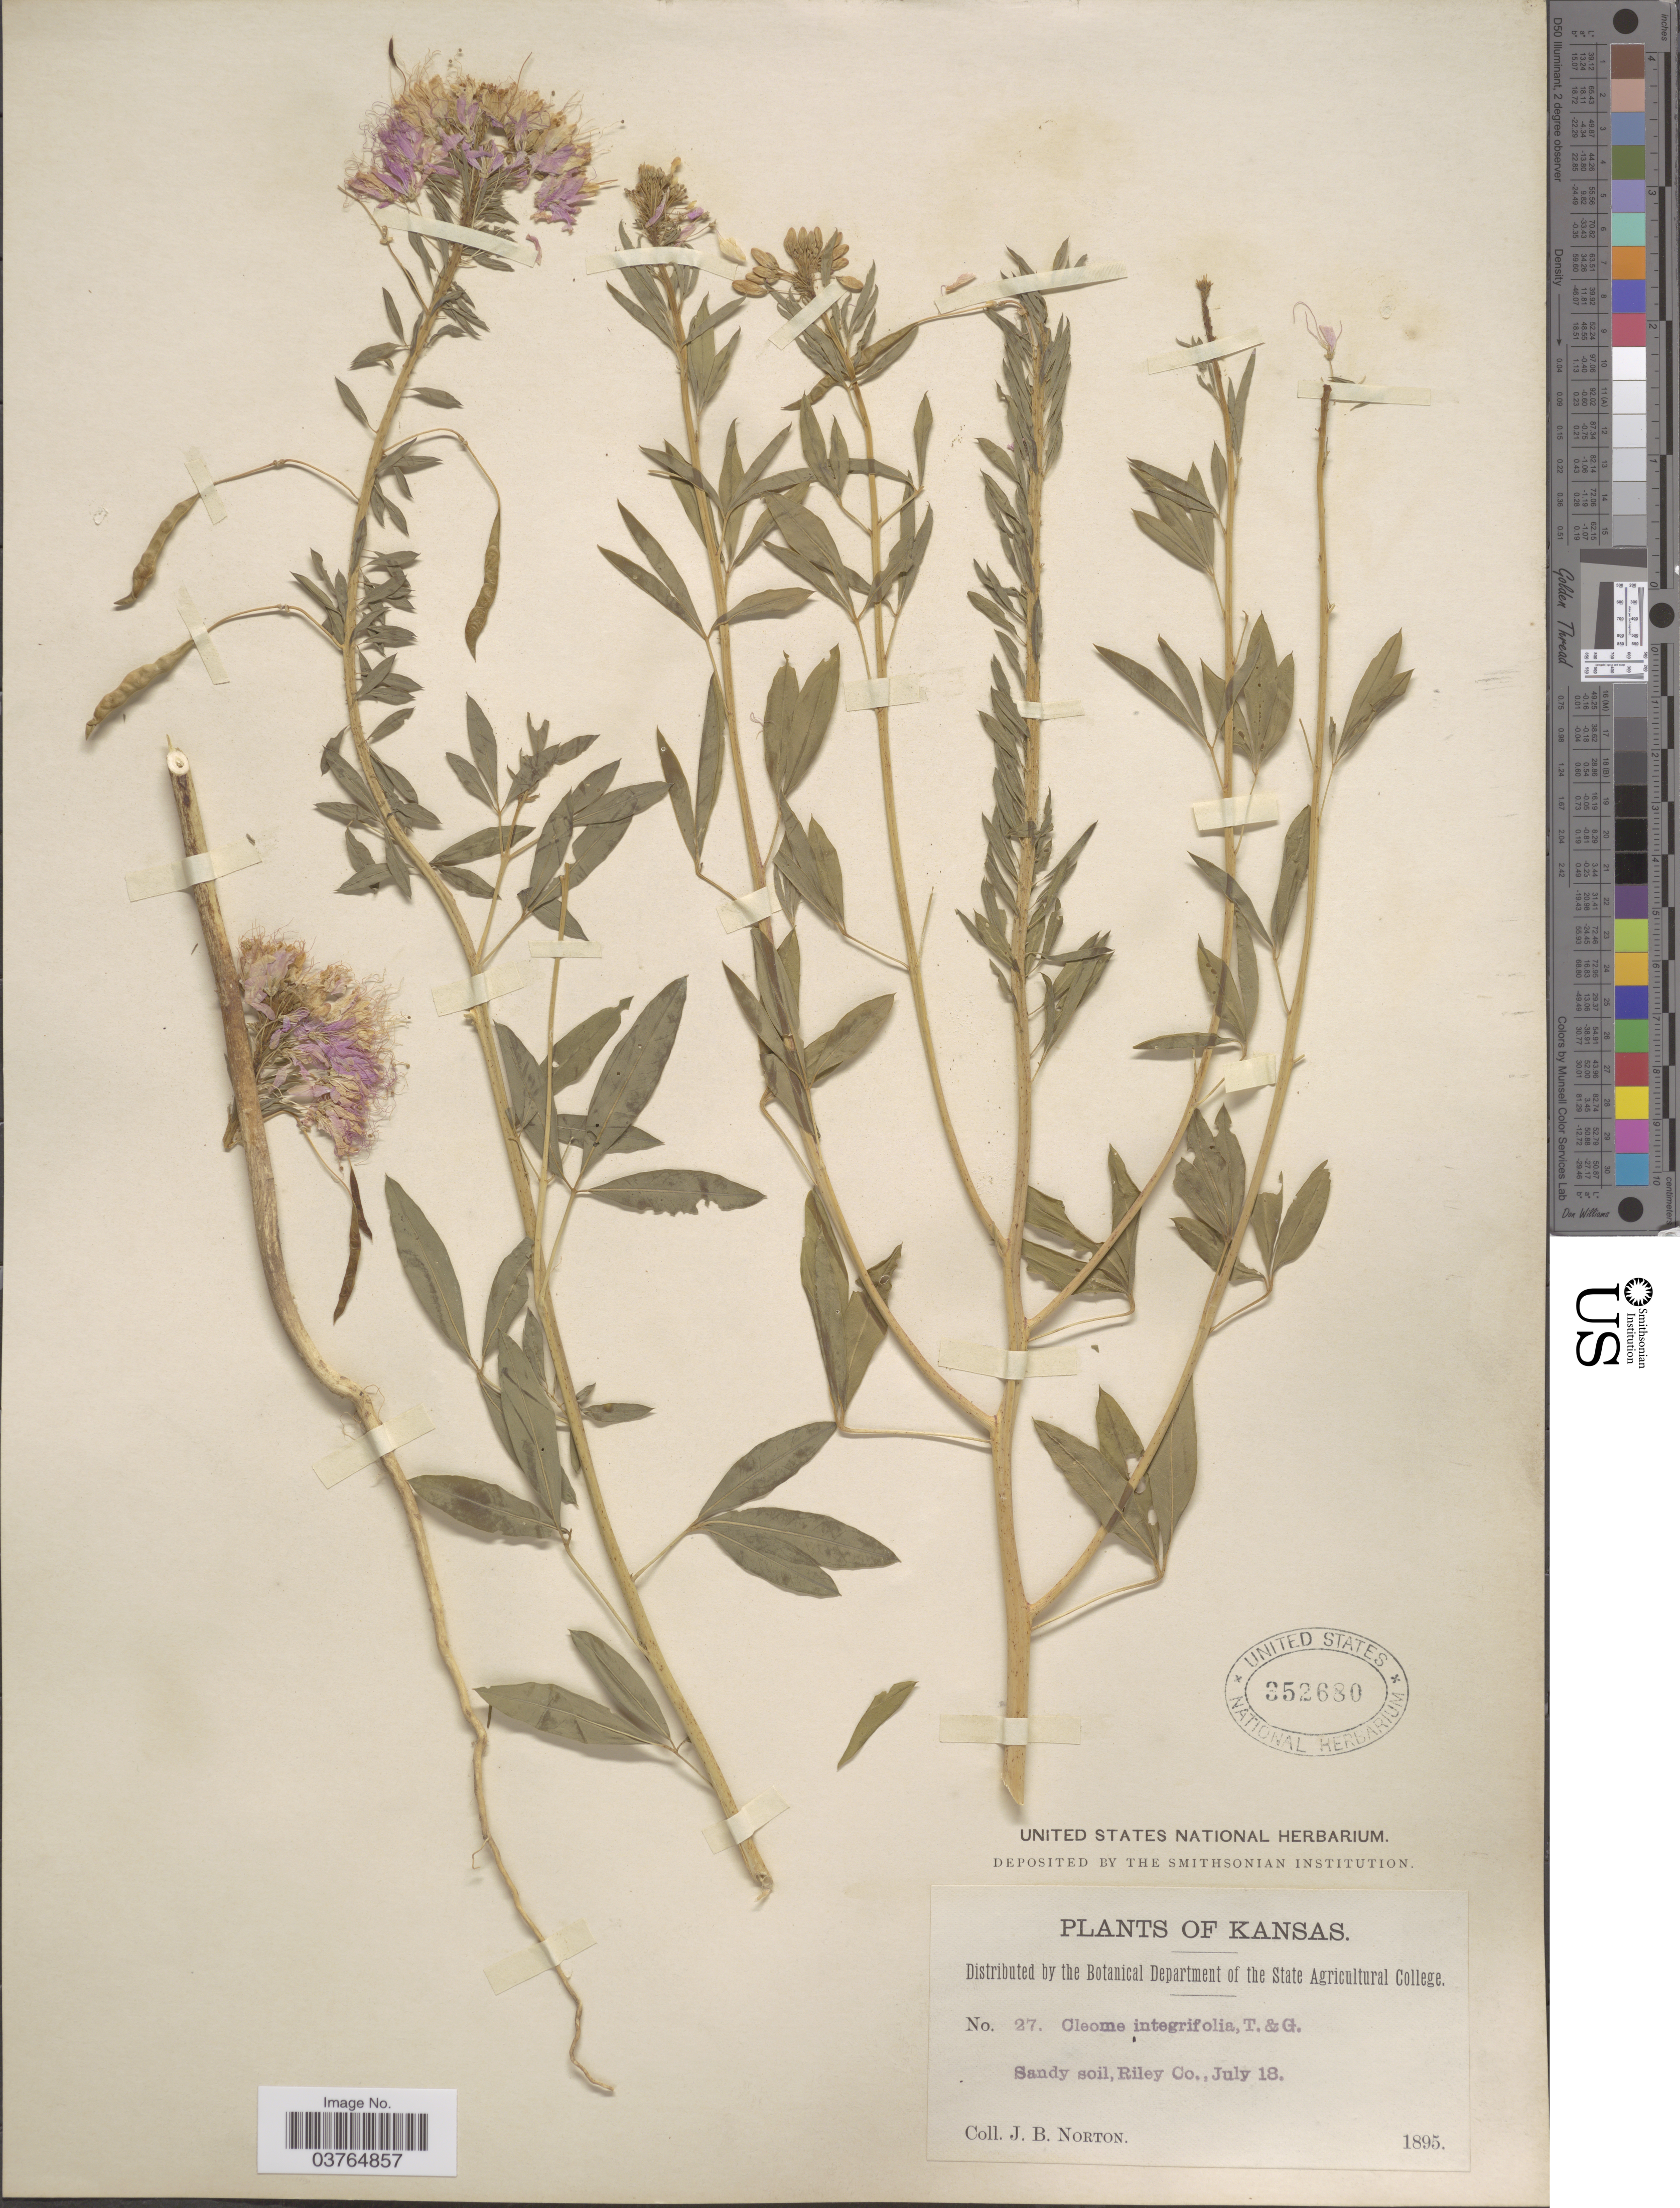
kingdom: Plantae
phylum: Tracheophyta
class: Magnoliopsida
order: Brassicales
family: Cleomaceae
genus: Cleomella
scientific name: Cleomella serrulata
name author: (Pursh) Roalson & J.C. Hall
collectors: J. B. Norton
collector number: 27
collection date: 1895-07-18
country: United States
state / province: Kansas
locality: Riley Co.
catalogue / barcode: US 352680